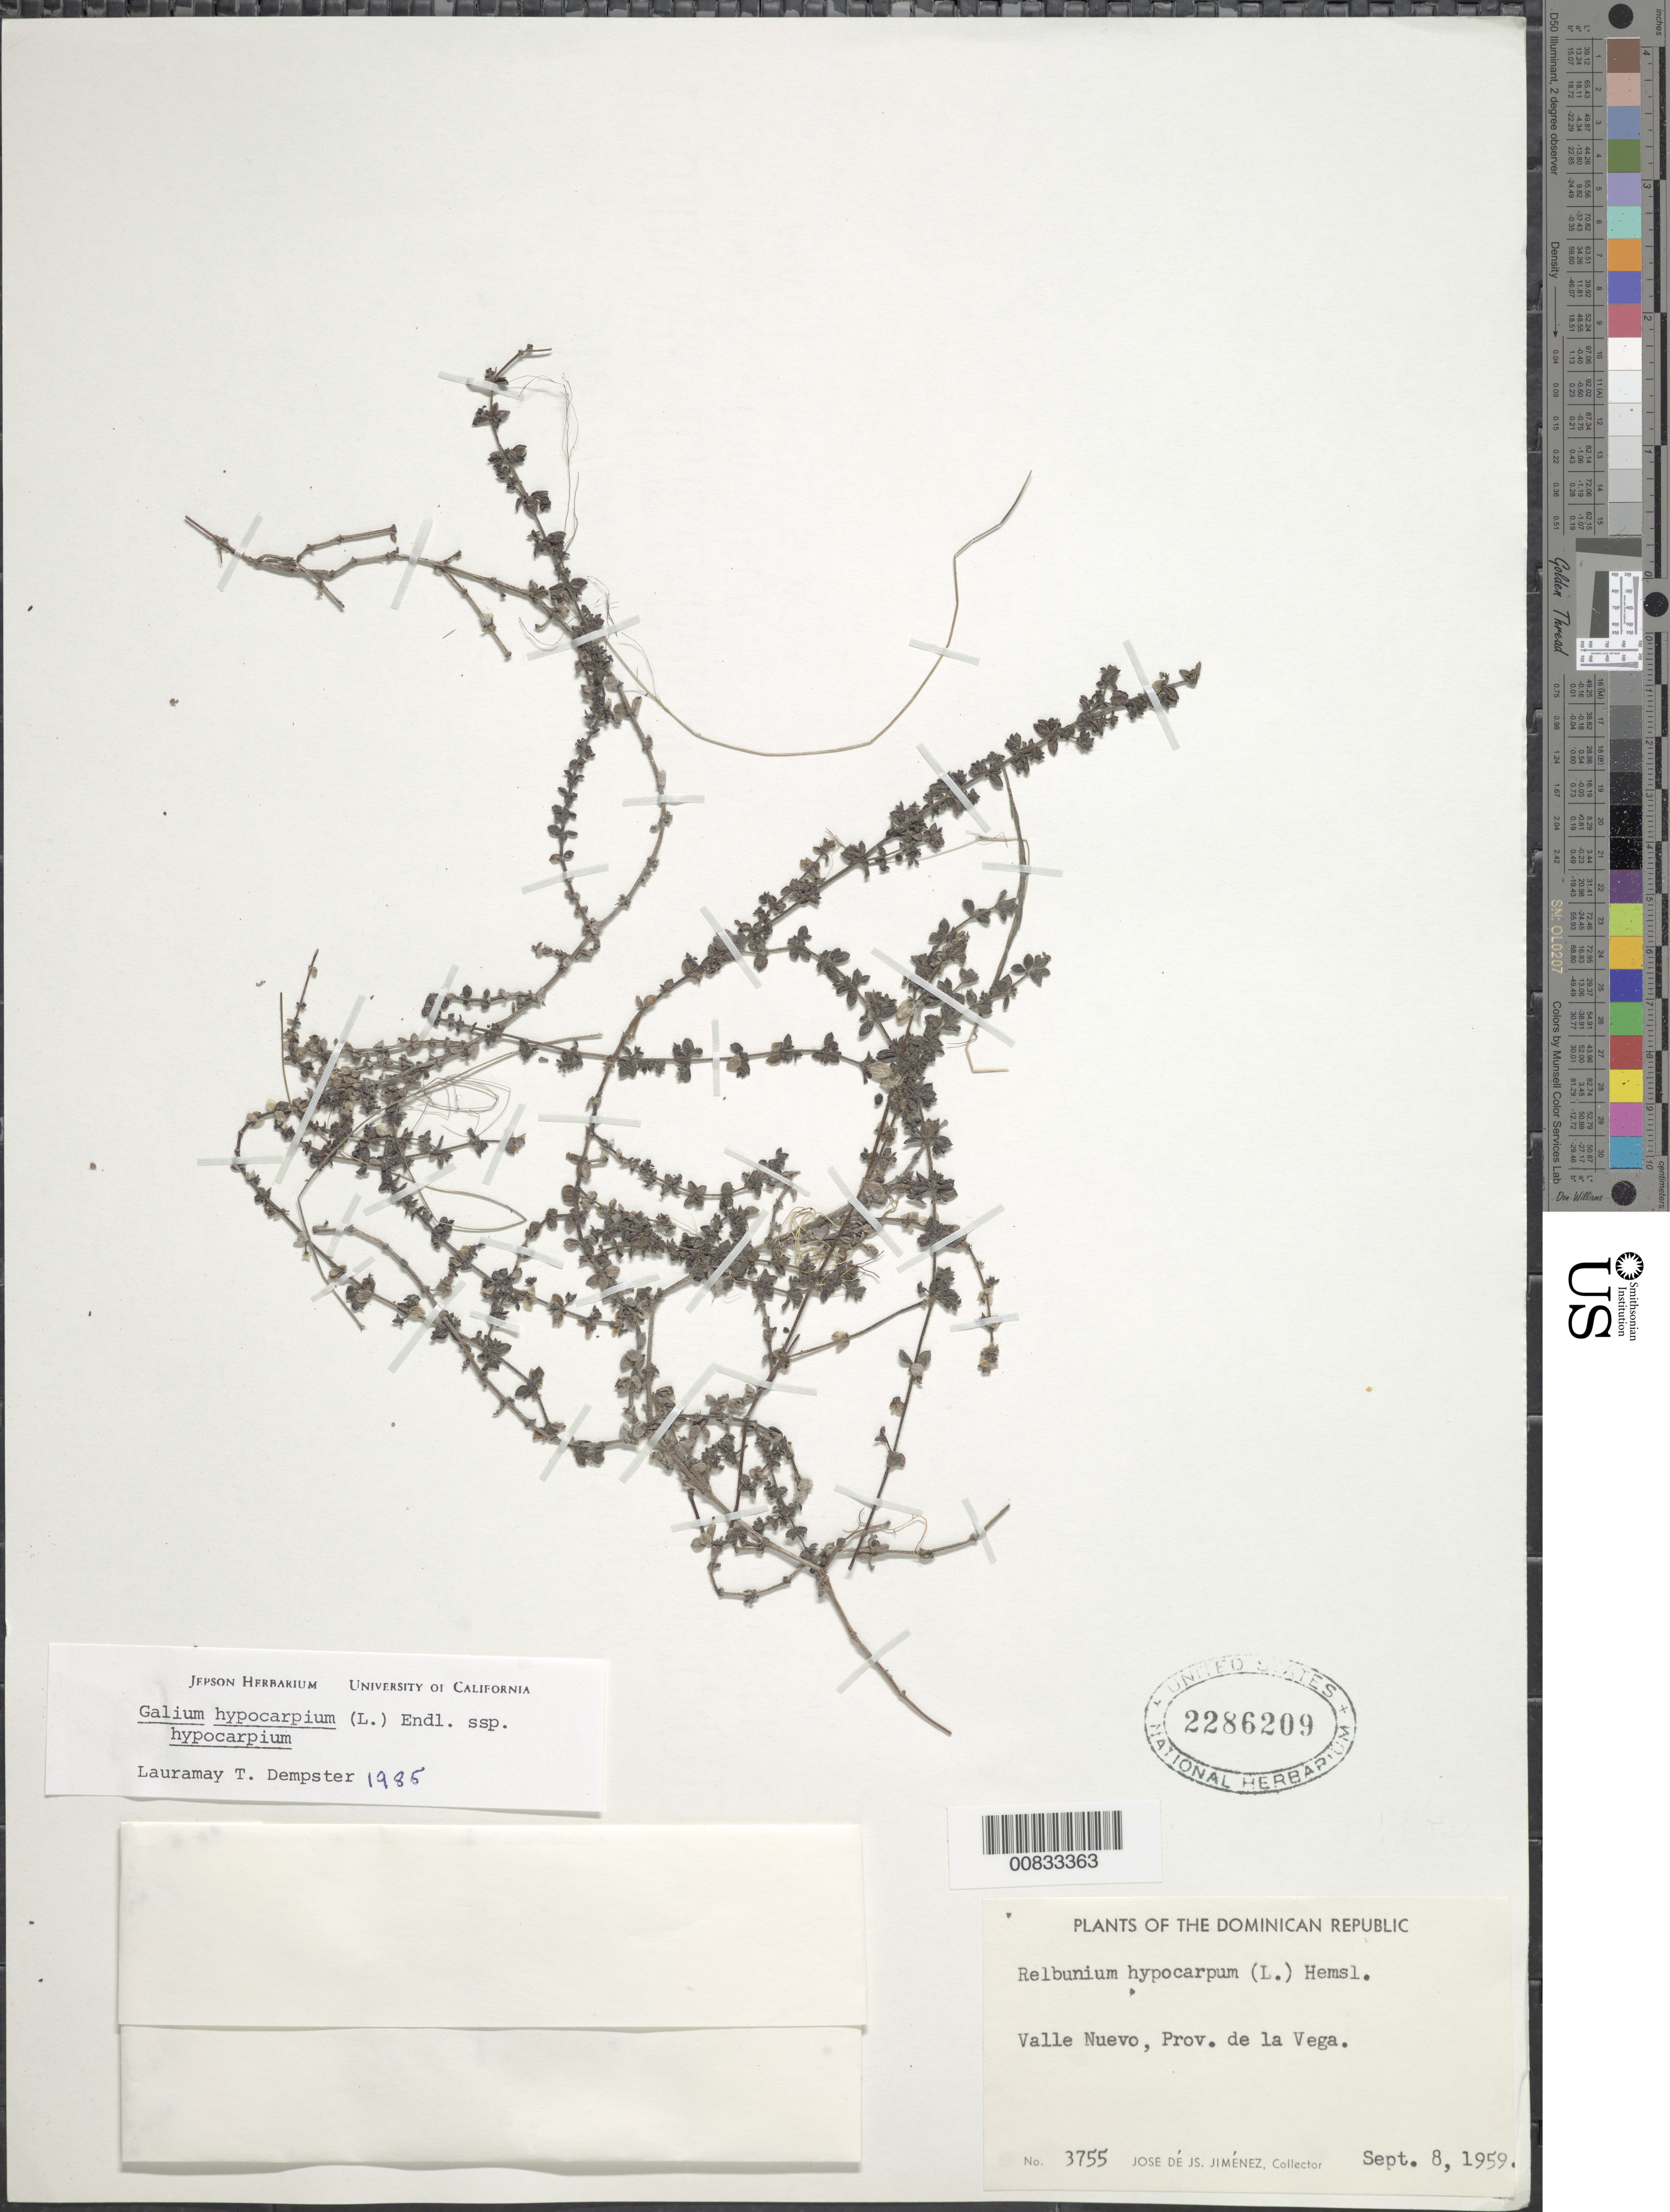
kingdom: Plantae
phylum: Tracheophyta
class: Magnoliopsida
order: Gentianales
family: Rubiaceae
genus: Galium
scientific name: Galium hypocarpium subsp. hypocarpium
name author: (L.) Endl. ex Griseb.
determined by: Dempster, L. T.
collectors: J. J. Jiménez Almonte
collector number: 3755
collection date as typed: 08 Sep 1959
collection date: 1959-09-08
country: Dominican Republic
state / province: La Vega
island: Hispaniola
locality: Valle Nuevo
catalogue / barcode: US 2286209